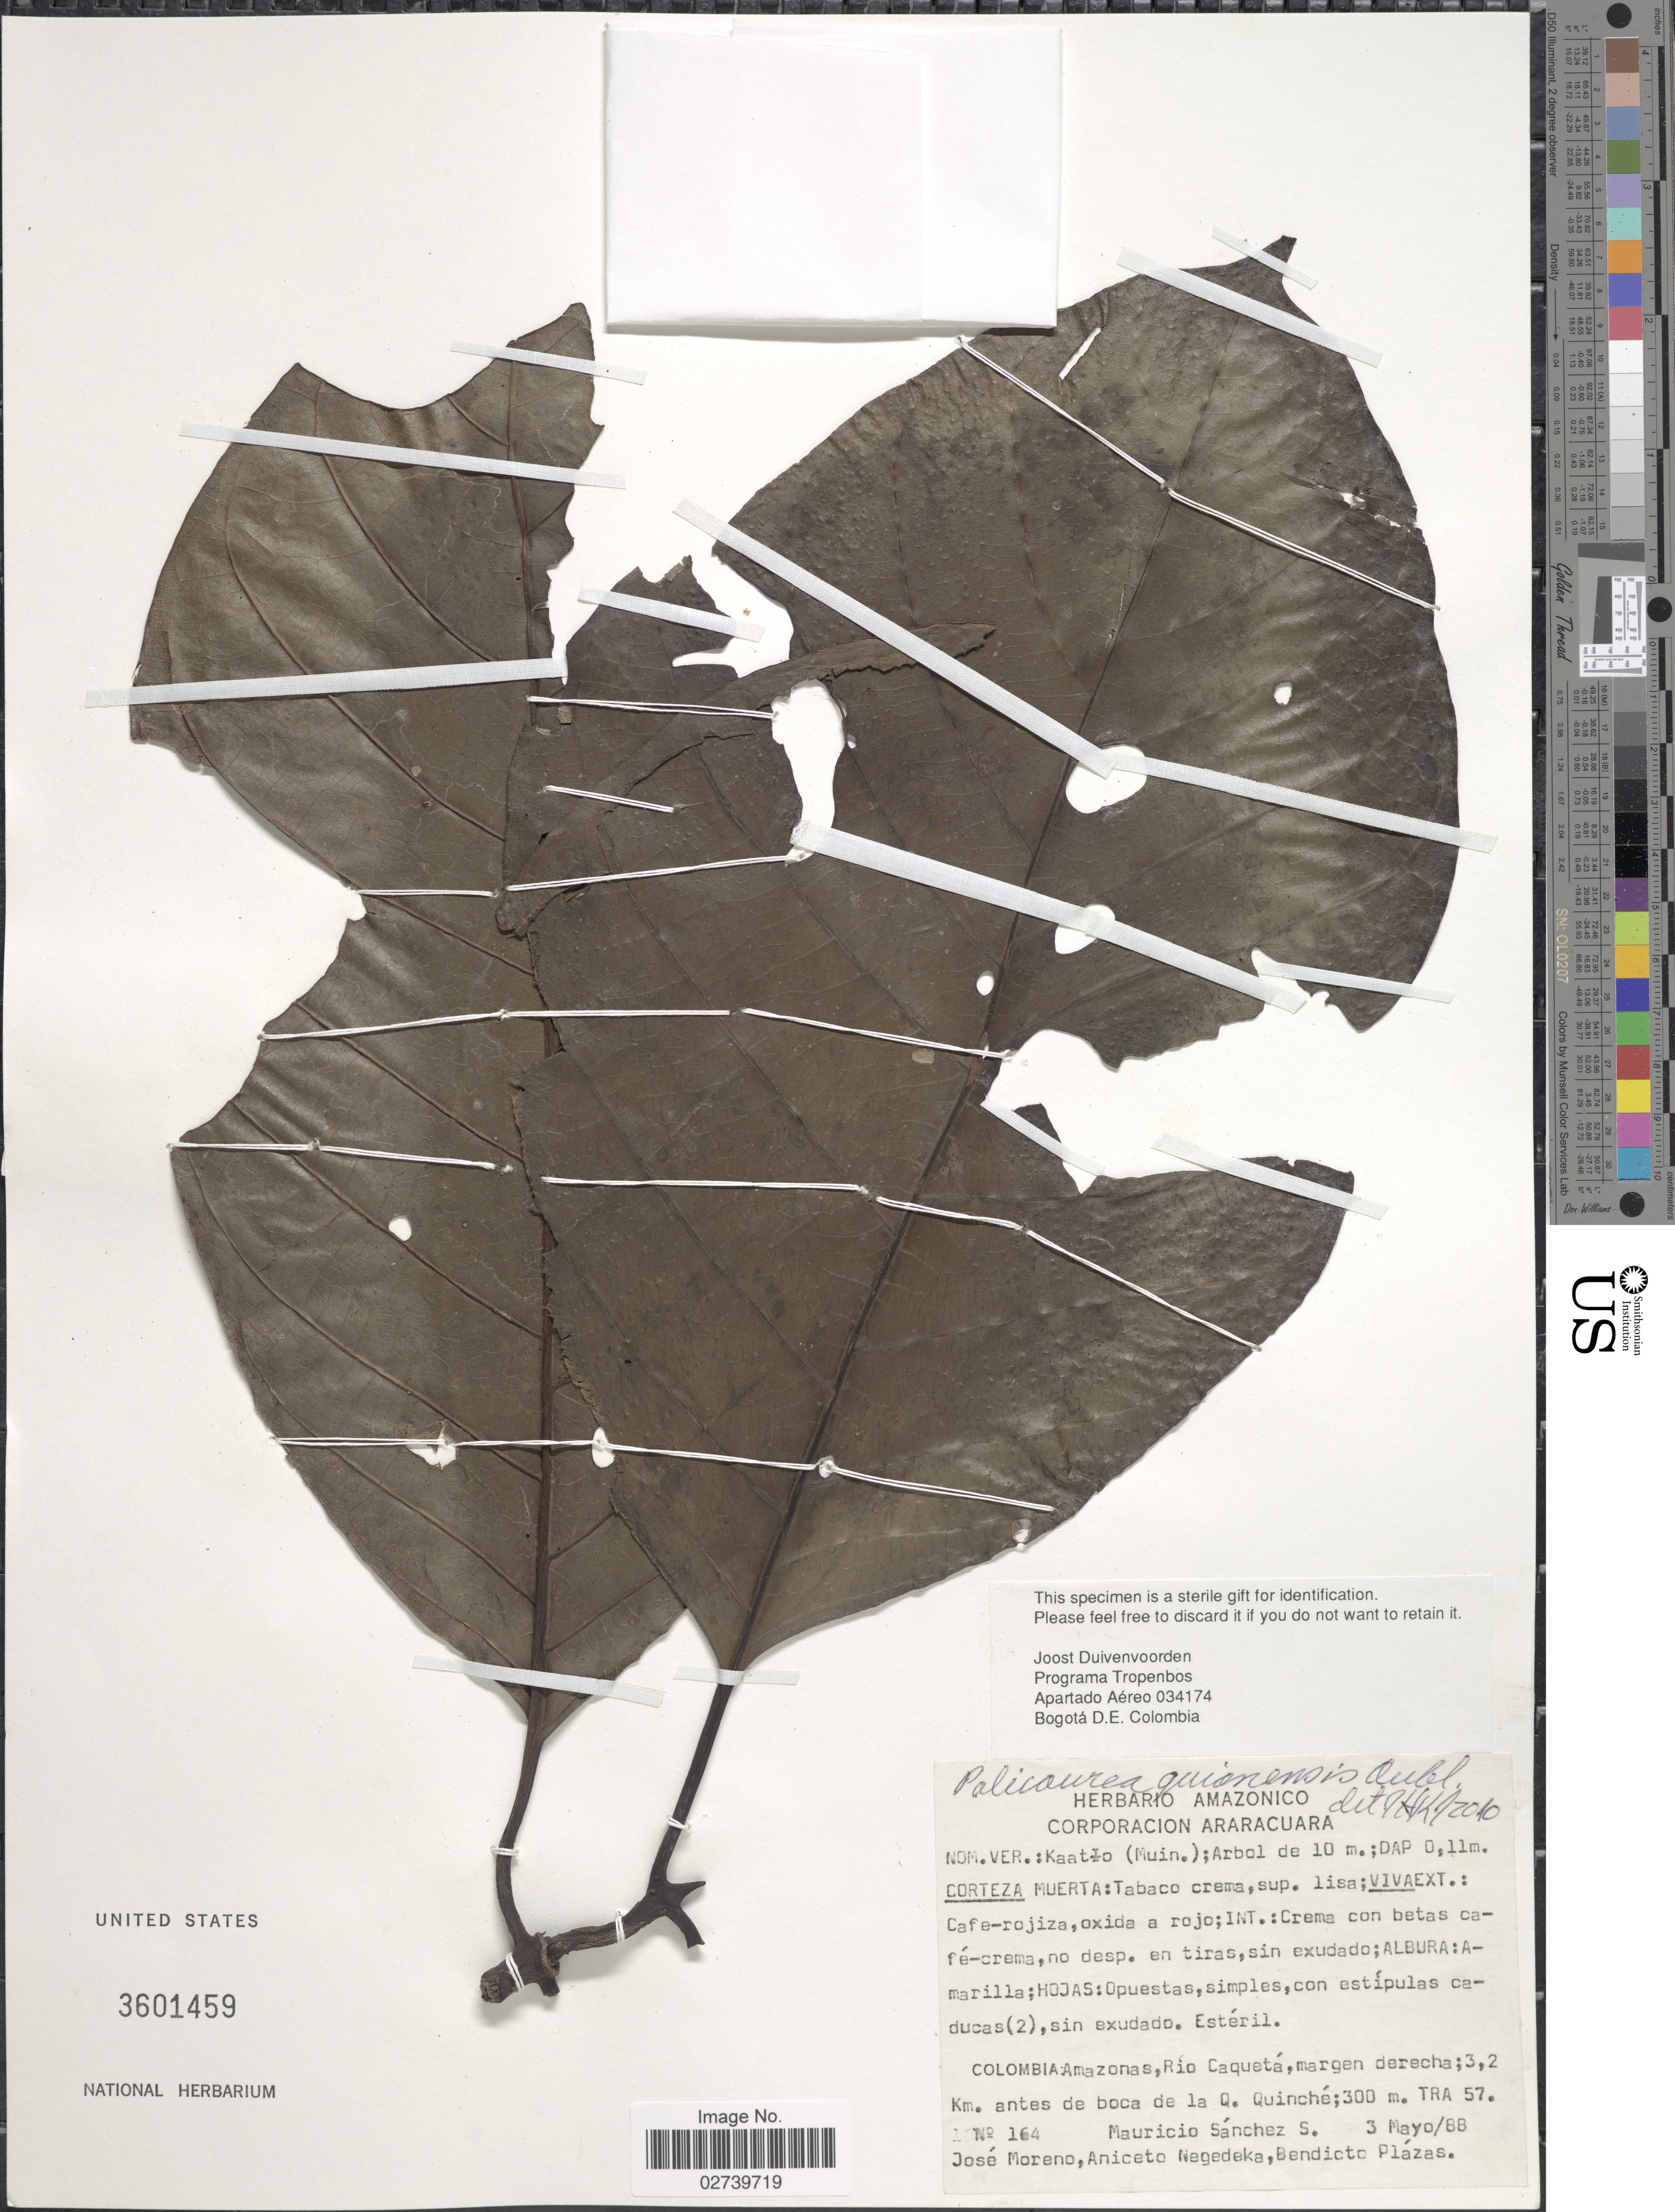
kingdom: Plantae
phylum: Tracheophyta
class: Magnoliopsida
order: Gentianales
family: Rubiaceae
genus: Palicourea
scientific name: Palicourea guianensis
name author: Aubl.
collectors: M. Sanchez S., J. Moreno, A. Negedeka & B. Plazas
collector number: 164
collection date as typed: Transcribed d/m/y: 3/5/88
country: Colombia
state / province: Amazônas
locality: Río Caquetá, margen derecha; 3,2 Km. antes de boca de la Q. Quinché. TRA. 57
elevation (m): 300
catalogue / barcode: US 3601459